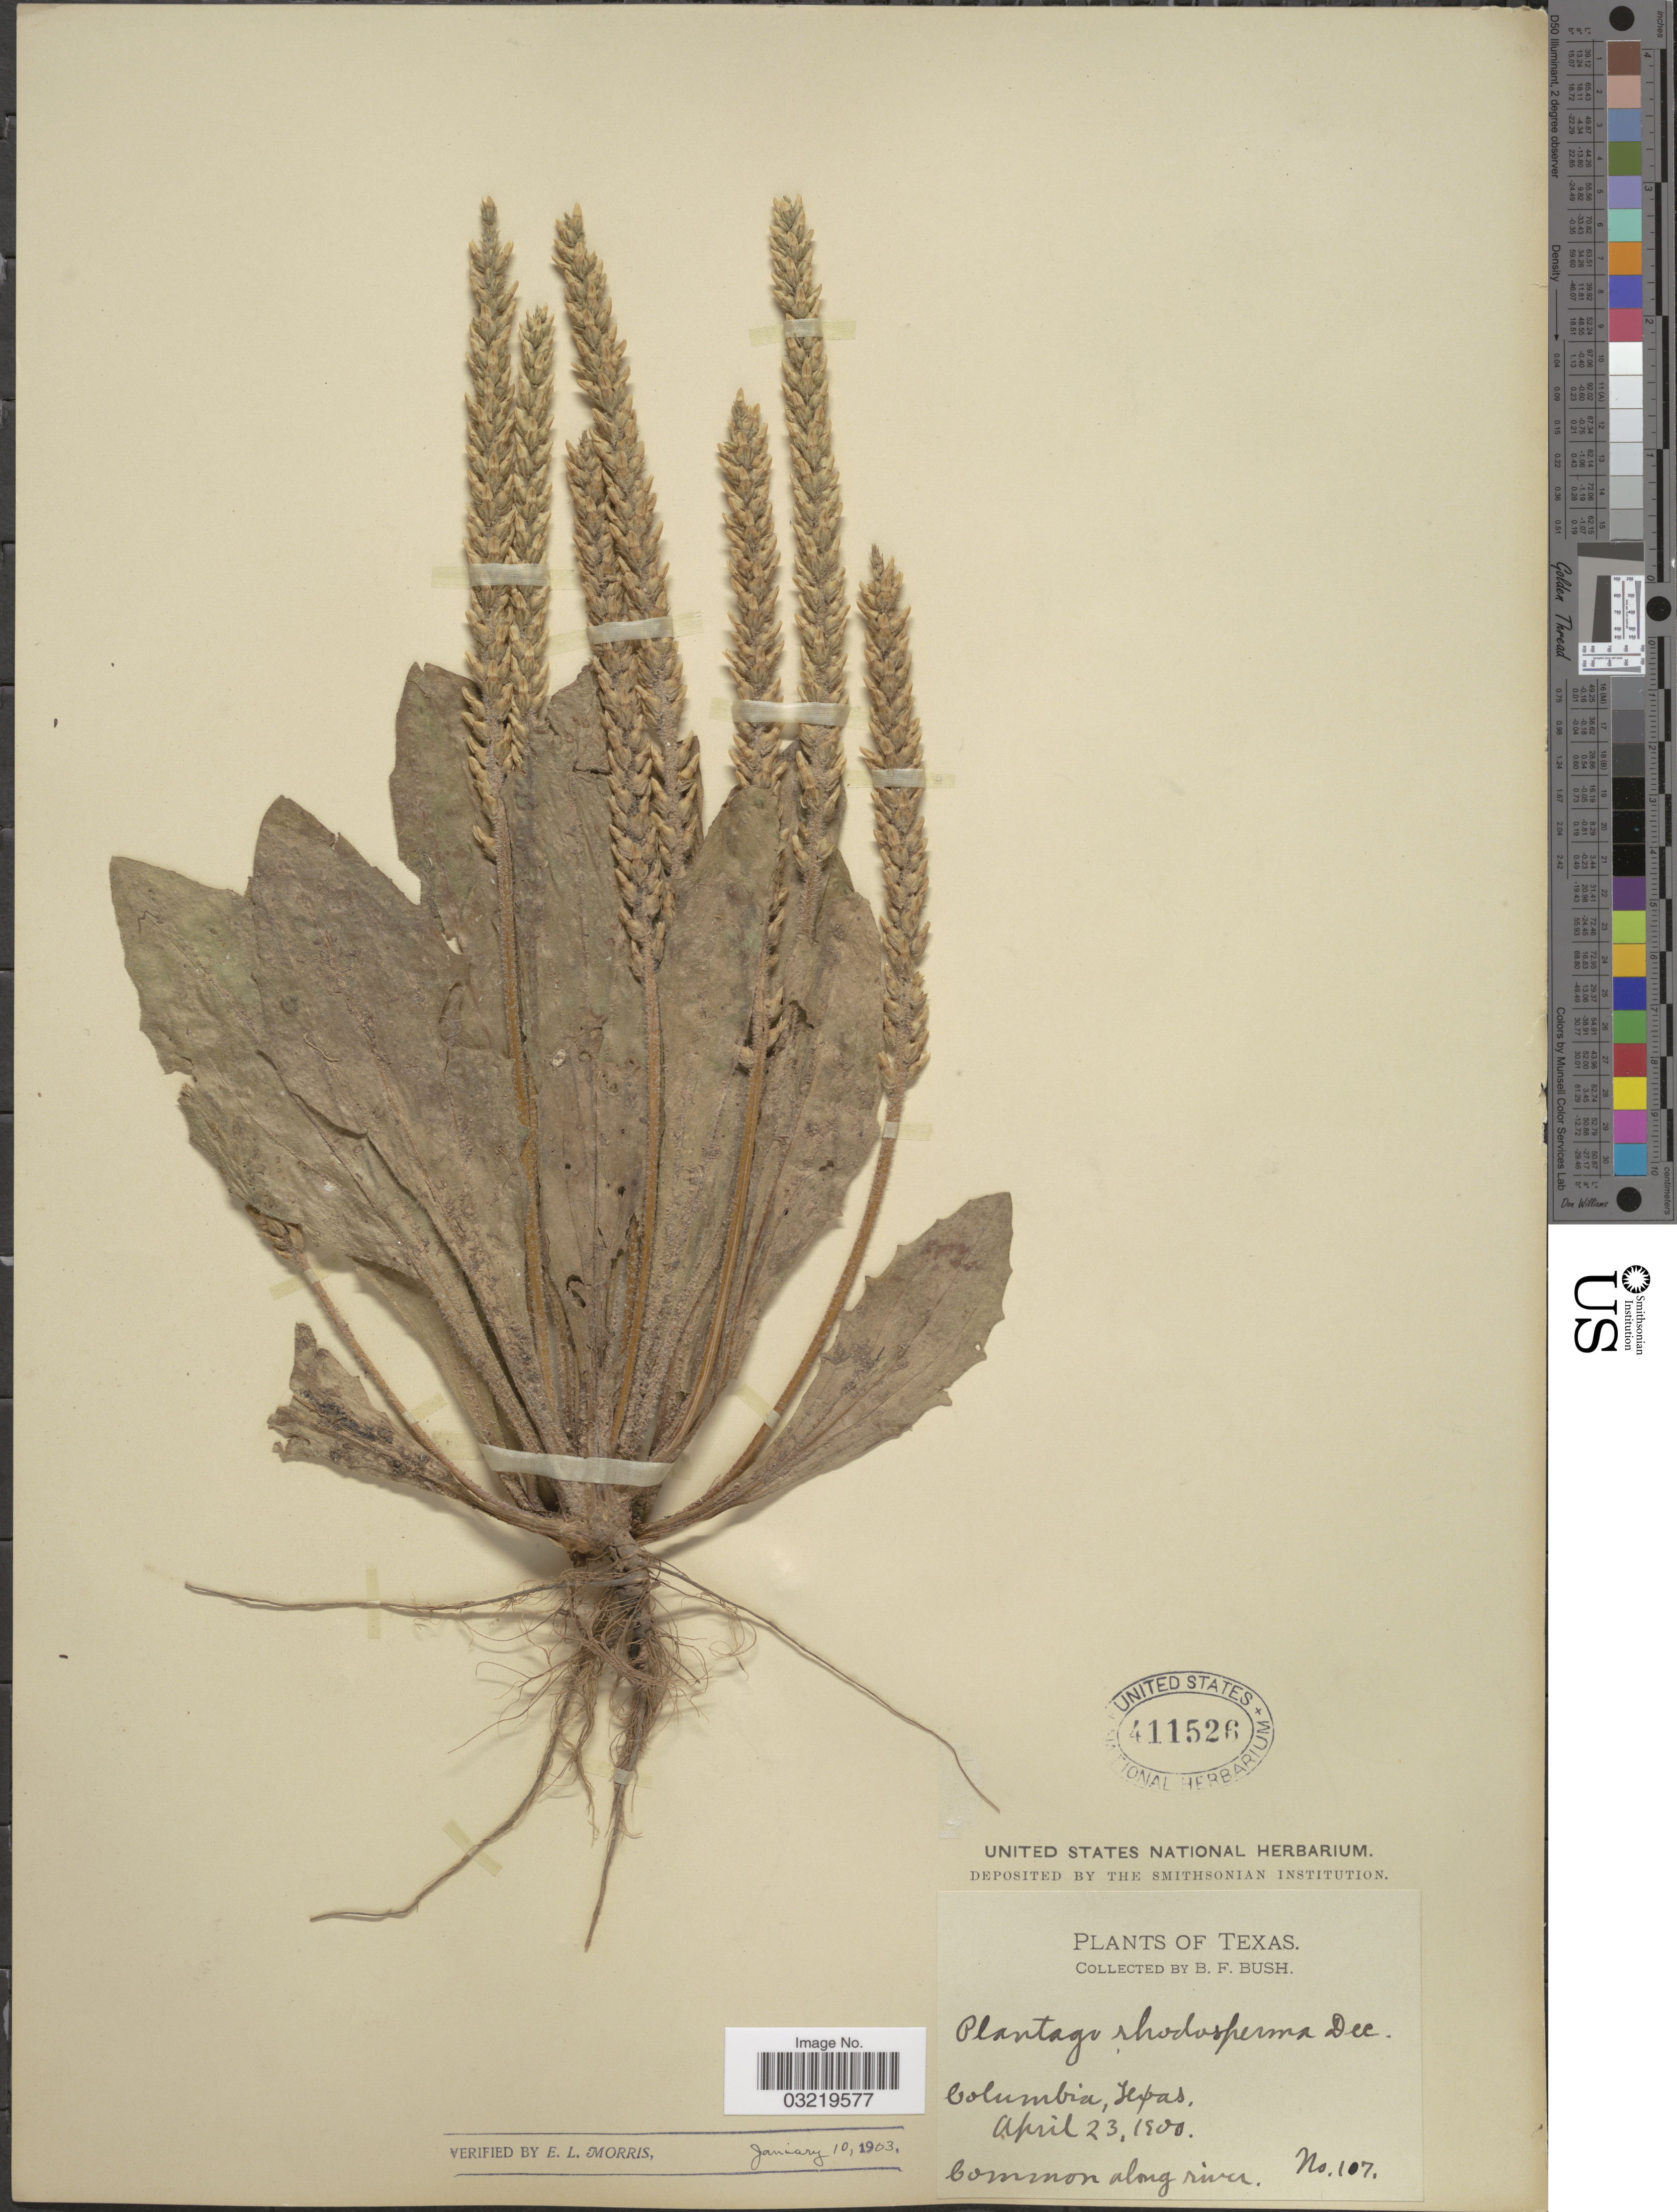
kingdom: Plantae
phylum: Tracheophyta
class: Magnoliopsida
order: Lamiales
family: Plantaginaceae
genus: Plantago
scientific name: Plantago rhodosperma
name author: Decne.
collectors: B. F. Bush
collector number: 107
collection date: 1900-04-23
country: United States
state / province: Texas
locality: Columbia.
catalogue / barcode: US 411526